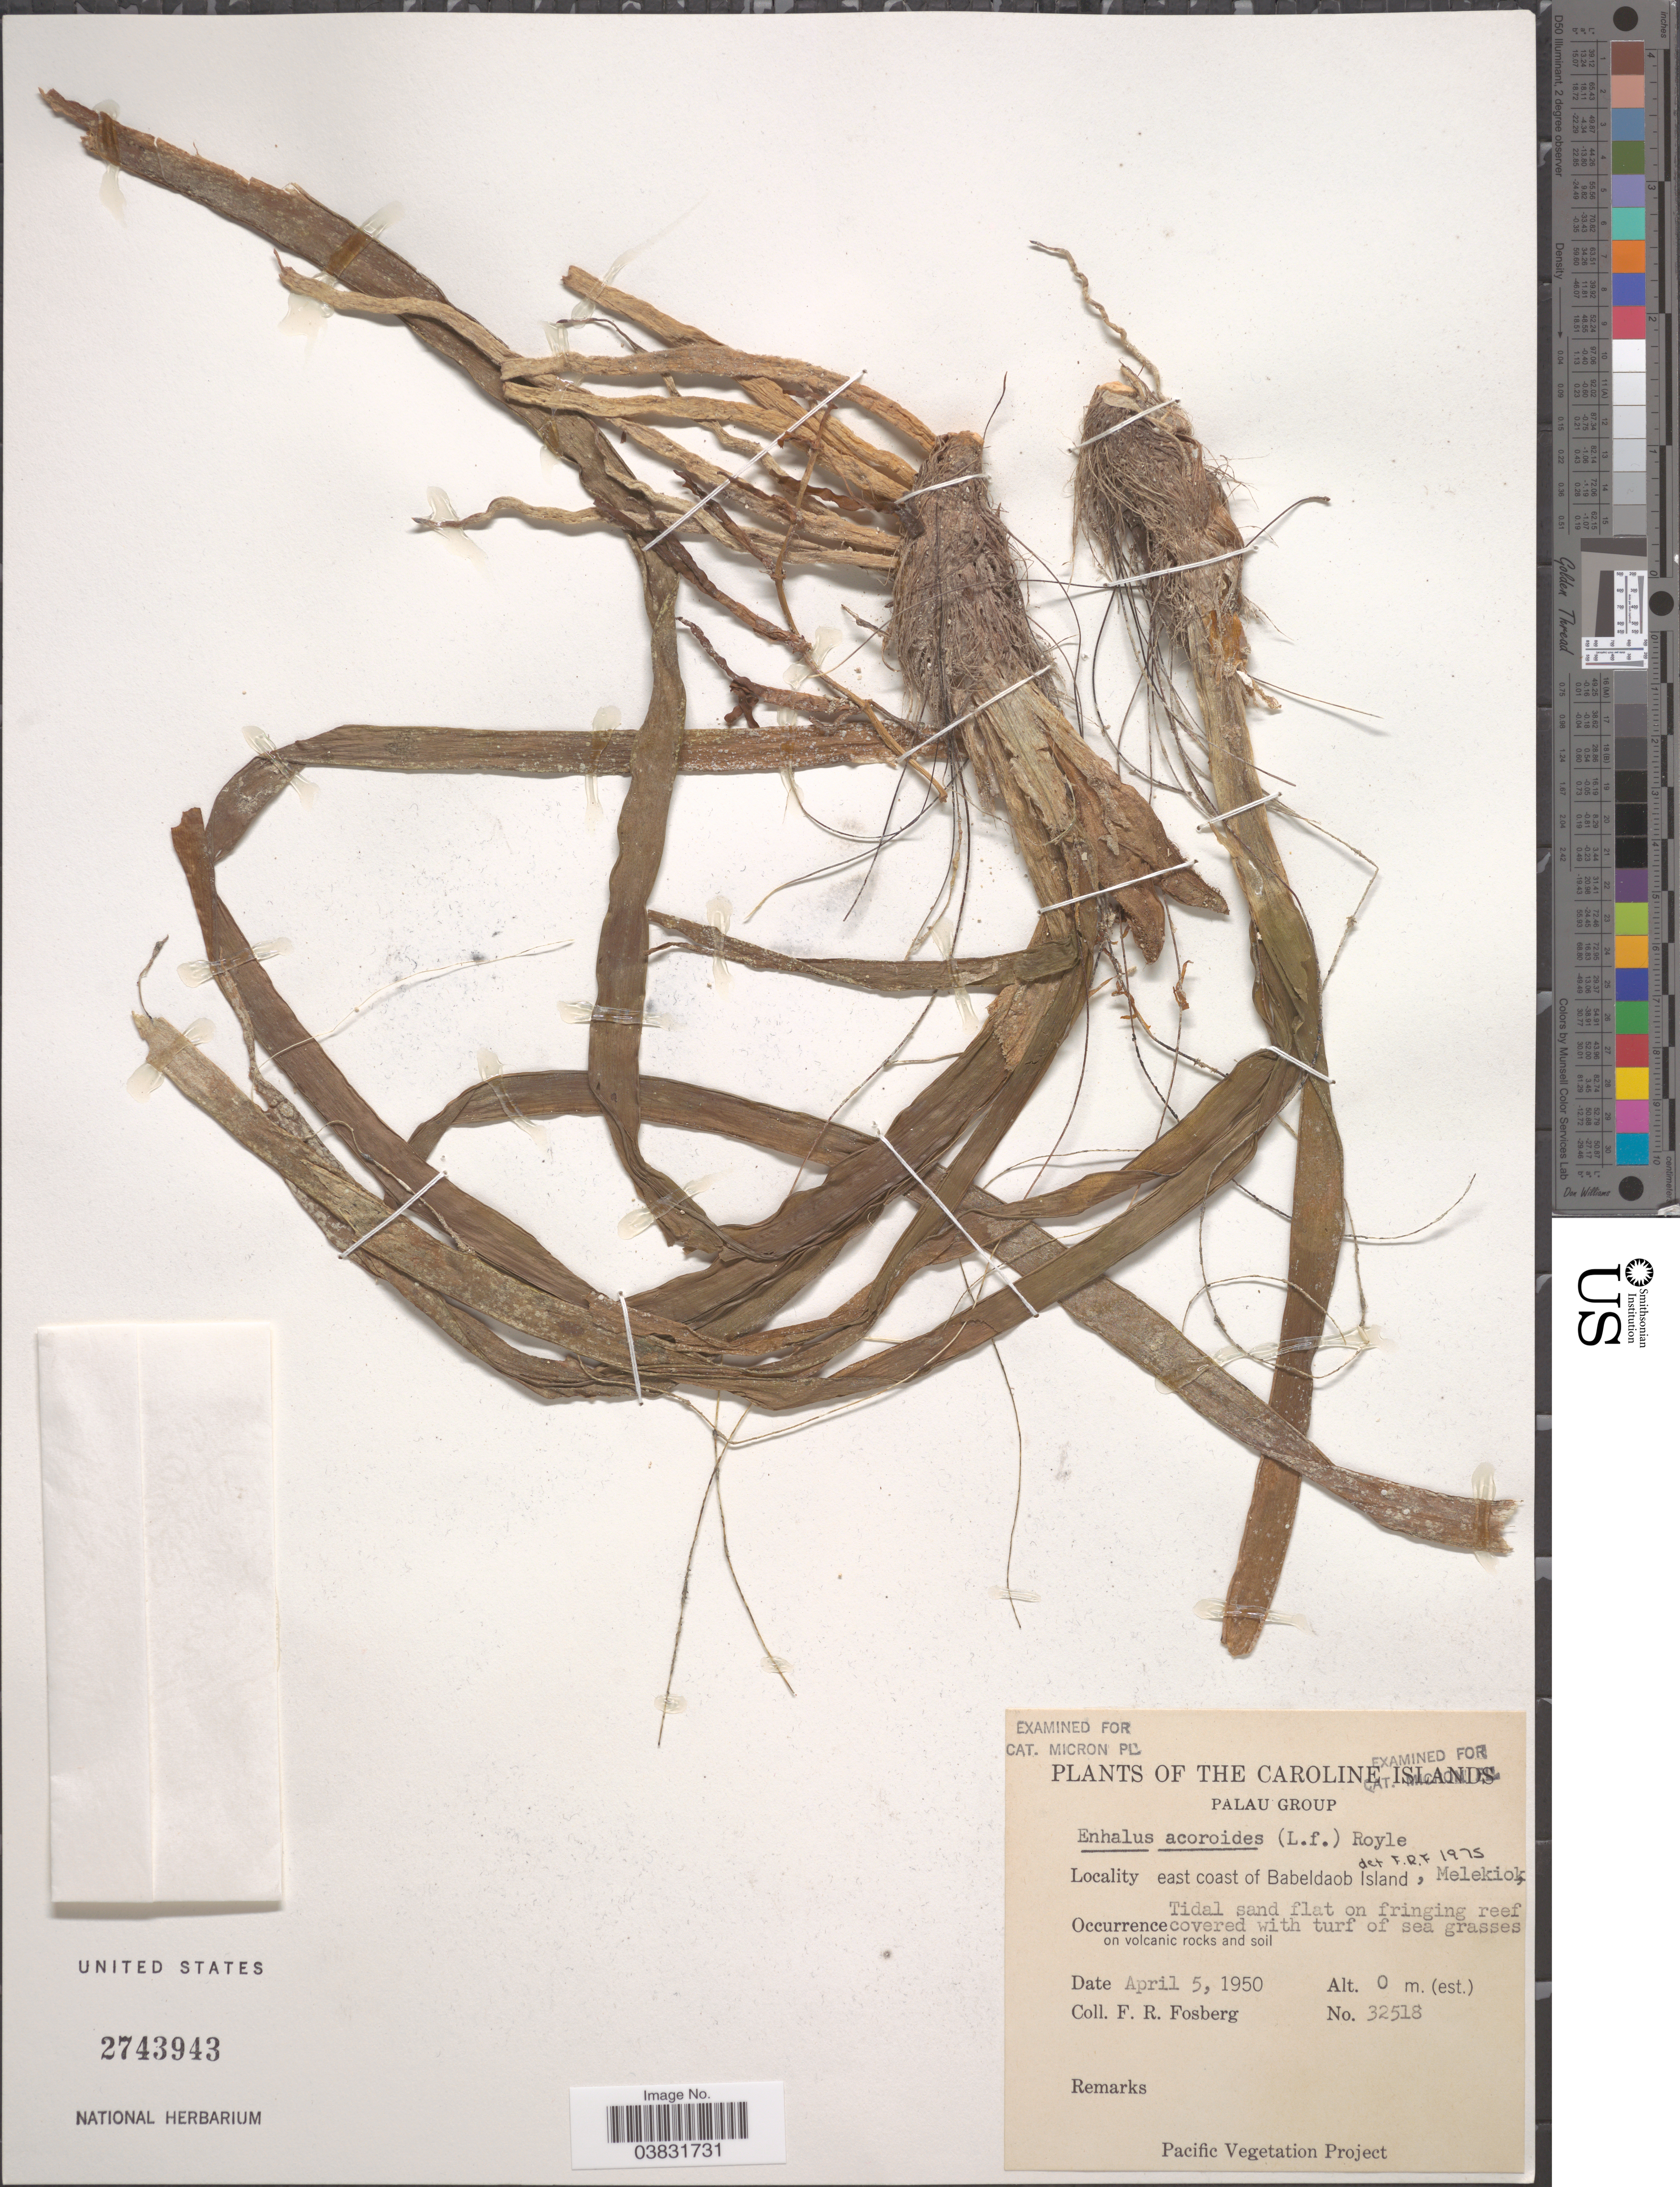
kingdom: Plantae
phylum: Tracheophyta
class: Liliopsida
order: Alismatales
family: Hydrocharitaceae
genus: Enhalus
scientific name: Enhalus acoroides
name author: (L. f.) Royle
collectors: F. R. Fosberg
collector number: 32518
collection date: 1950-04-05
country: Palau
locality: The Caroline Islands. Palau Group. East coast of Babeldaob Island, Melekiok.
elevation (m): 0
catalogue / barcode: US 2743943